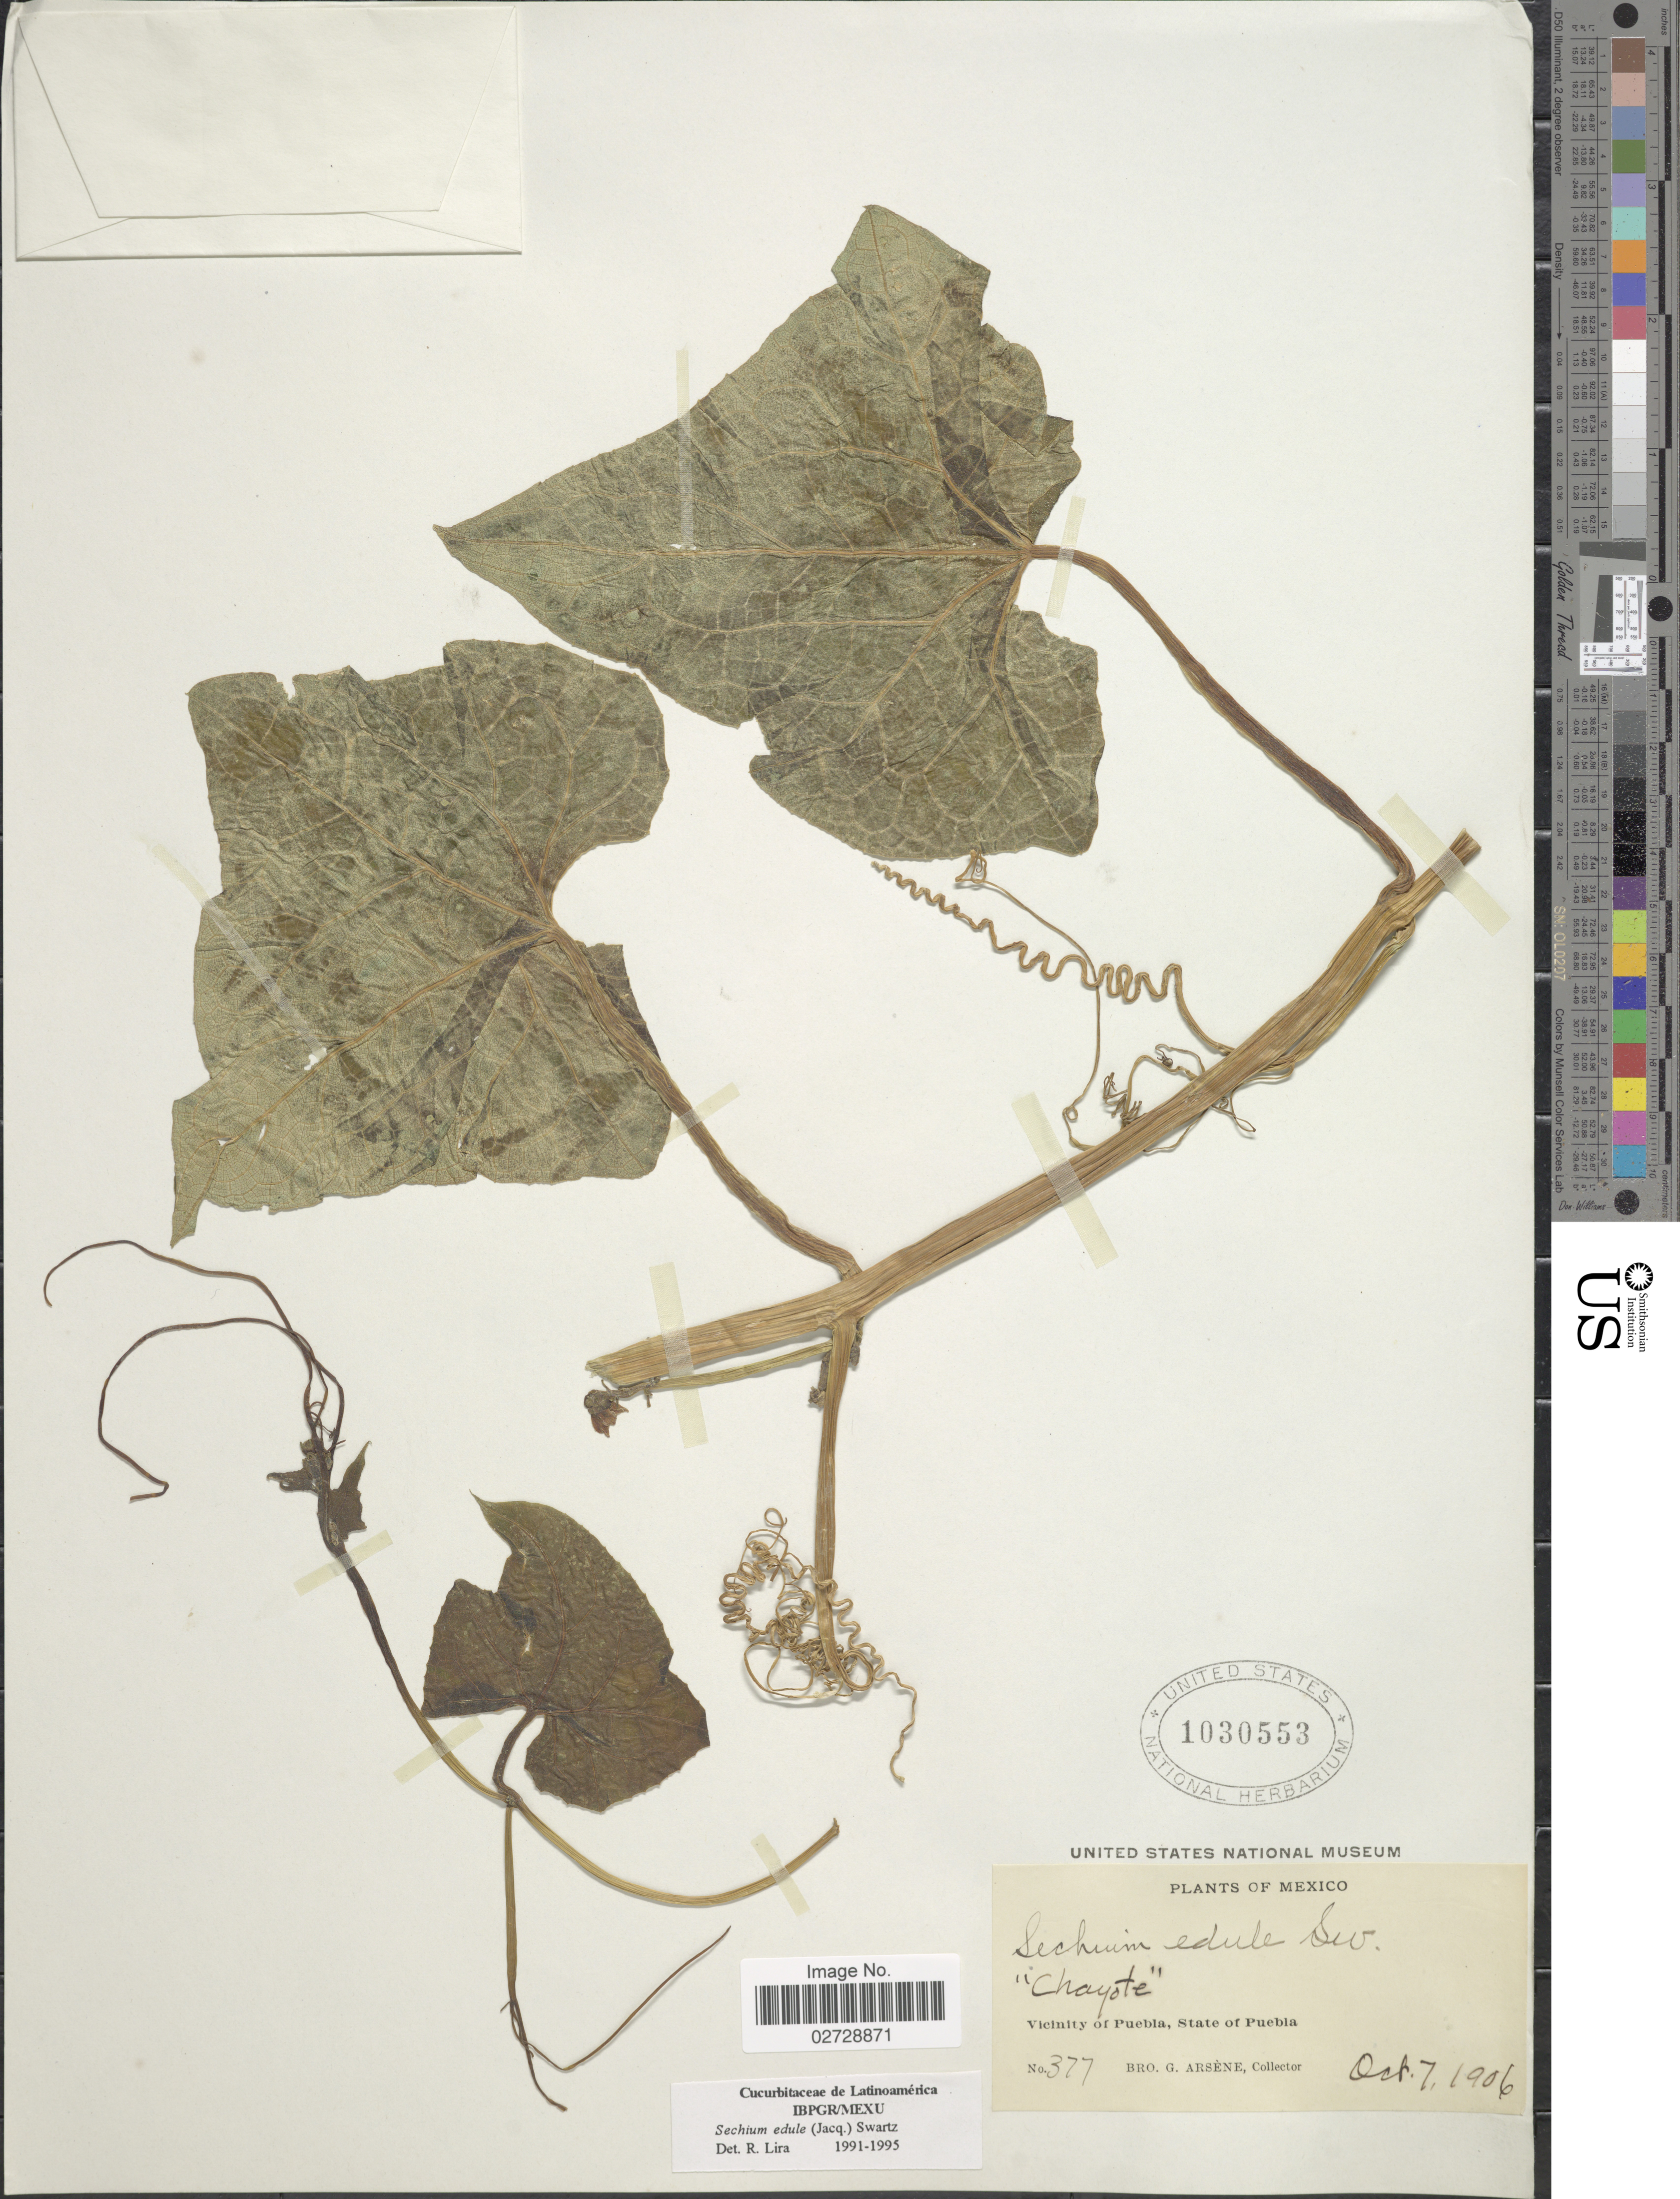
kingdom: Plantae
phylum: Tracheophyta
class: Magnoliopsida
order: Cucurbitales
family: Cucurbitaceae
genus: Sicyos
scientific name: Sicyos edulis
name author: Jacq.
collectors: Bro. G. Arsène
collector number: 377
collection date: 1906-10-07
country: Mexico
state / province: Puebla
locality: Vicinity of Puebla.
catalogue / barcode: US 1030553